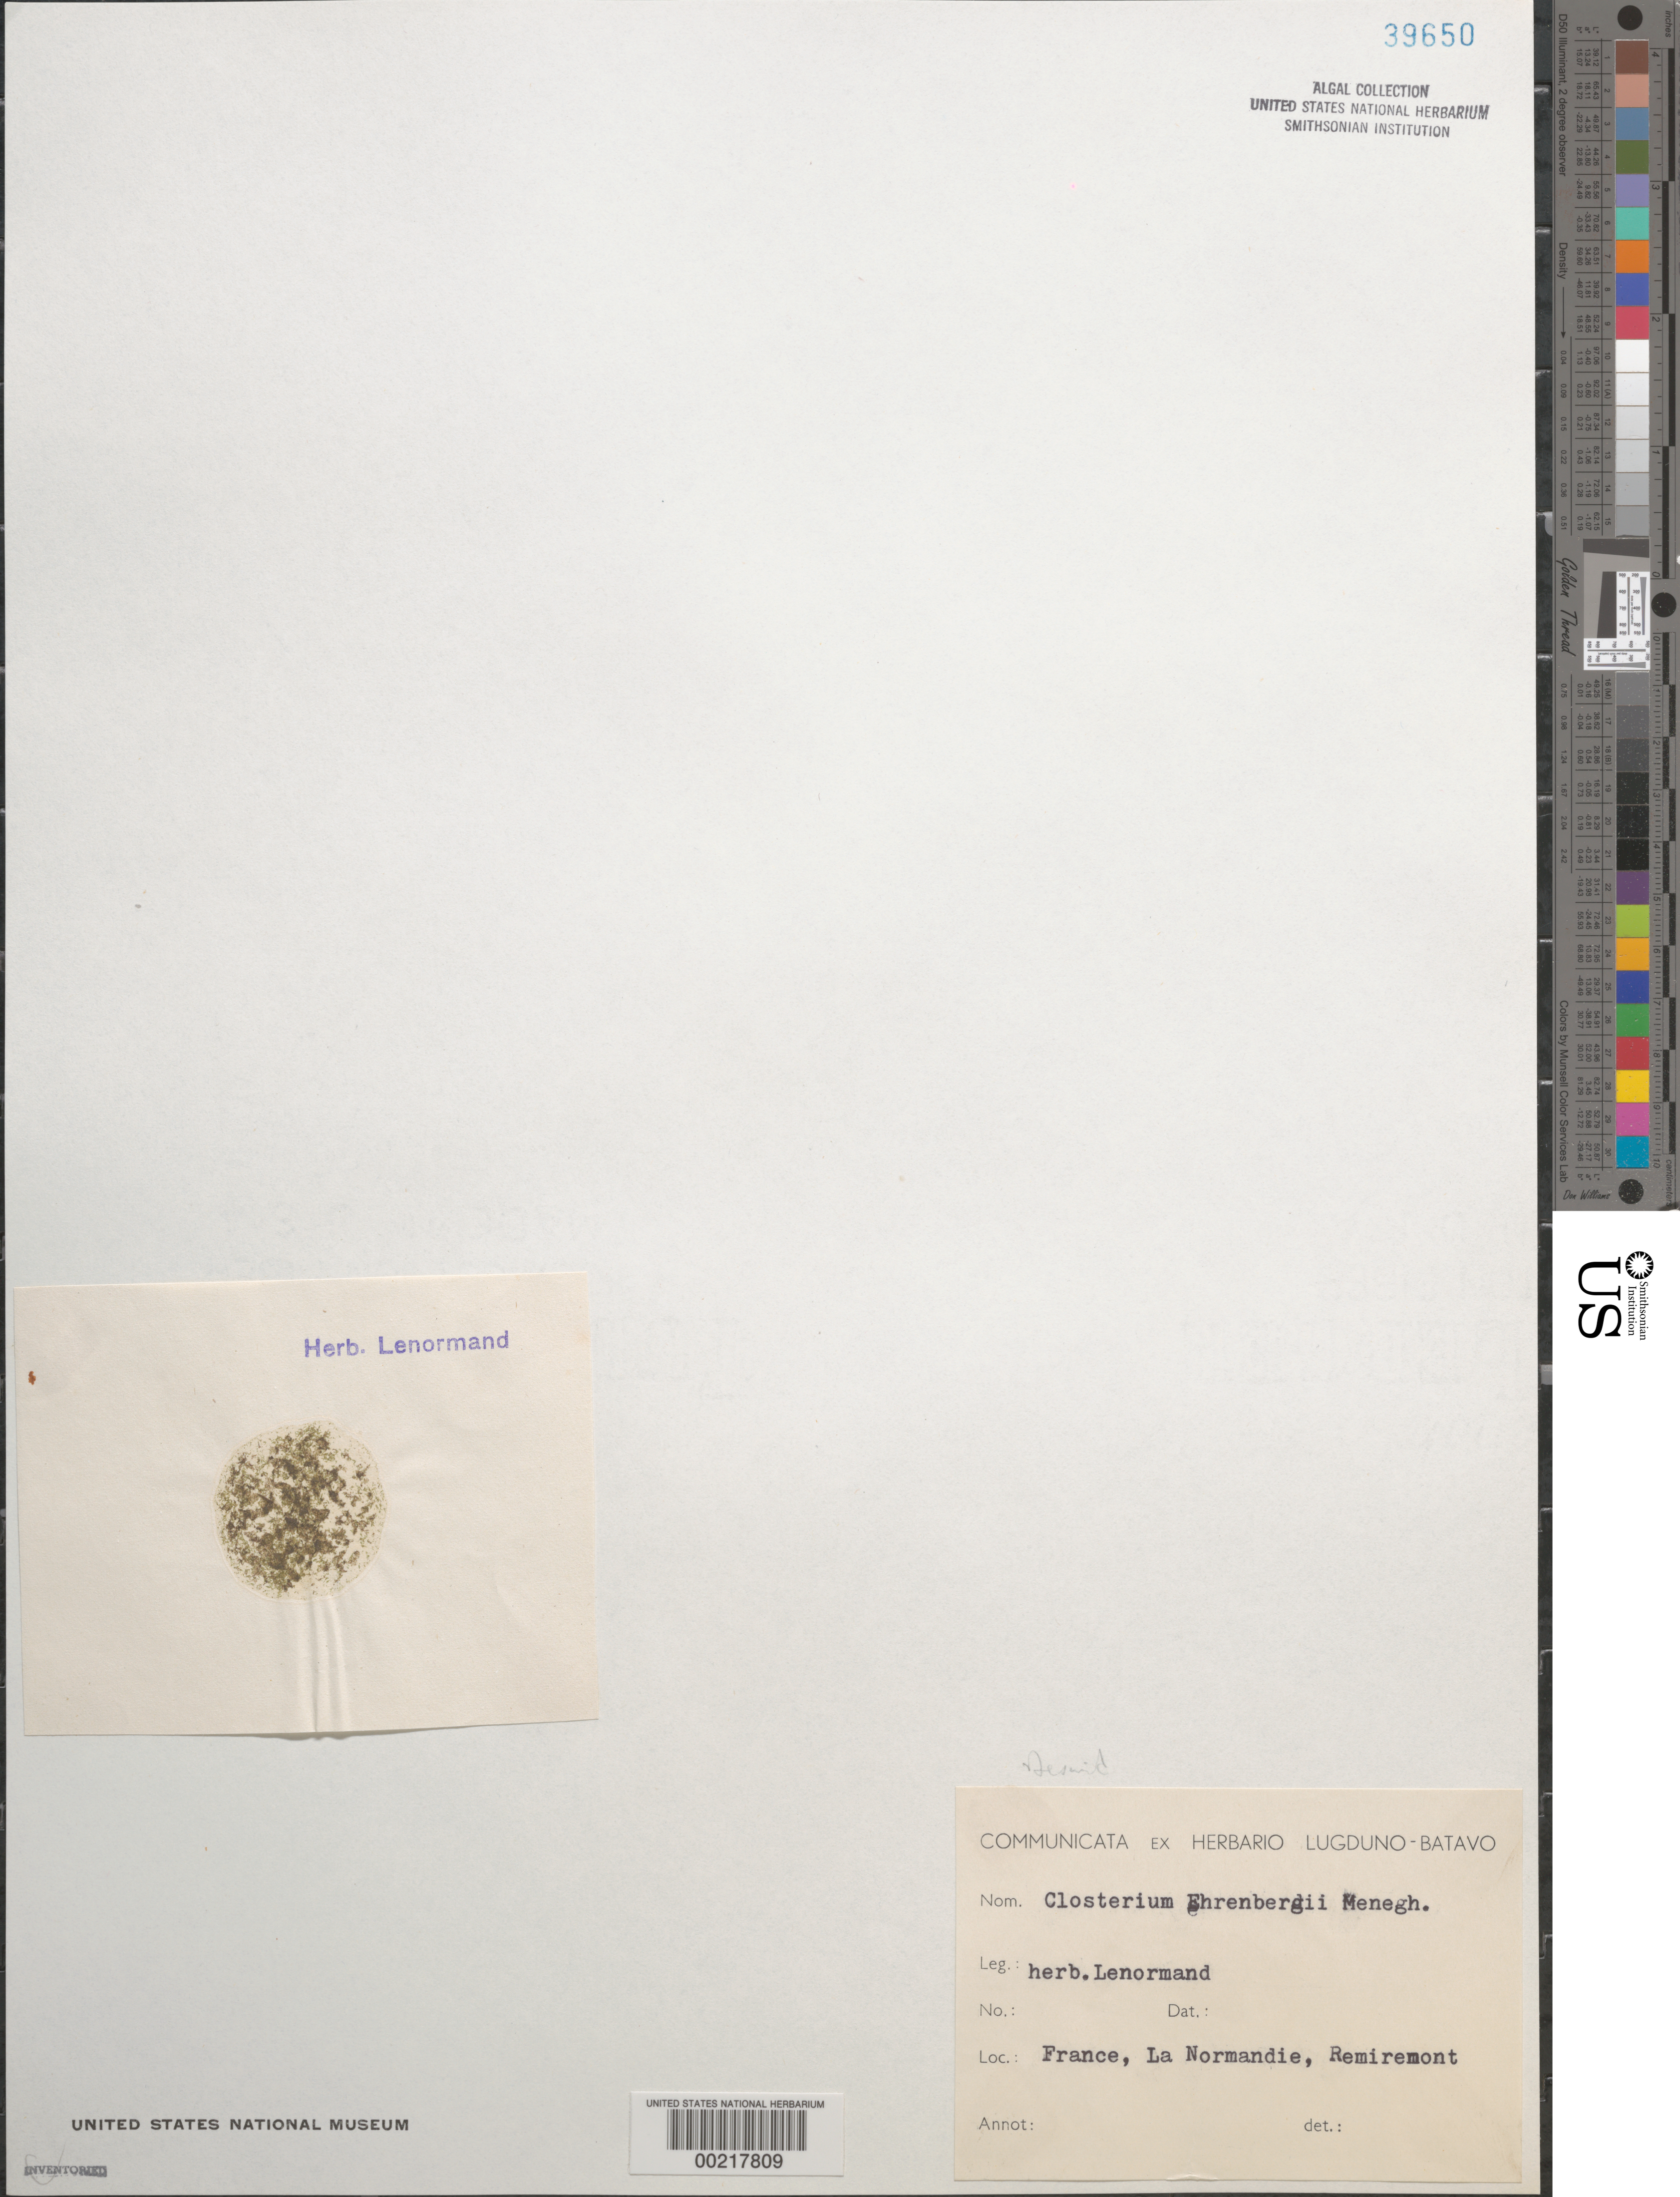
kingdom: Plantae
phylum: Charophyta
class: Zygnematophyceae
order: Zygnematales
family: Closteriaceae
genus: Closterium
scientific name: Closterium ehrenbergii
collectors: S. Lenormand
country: France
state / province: Grand Est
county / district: Vosges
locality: Remiremont, Normandy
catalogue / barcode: US 39650